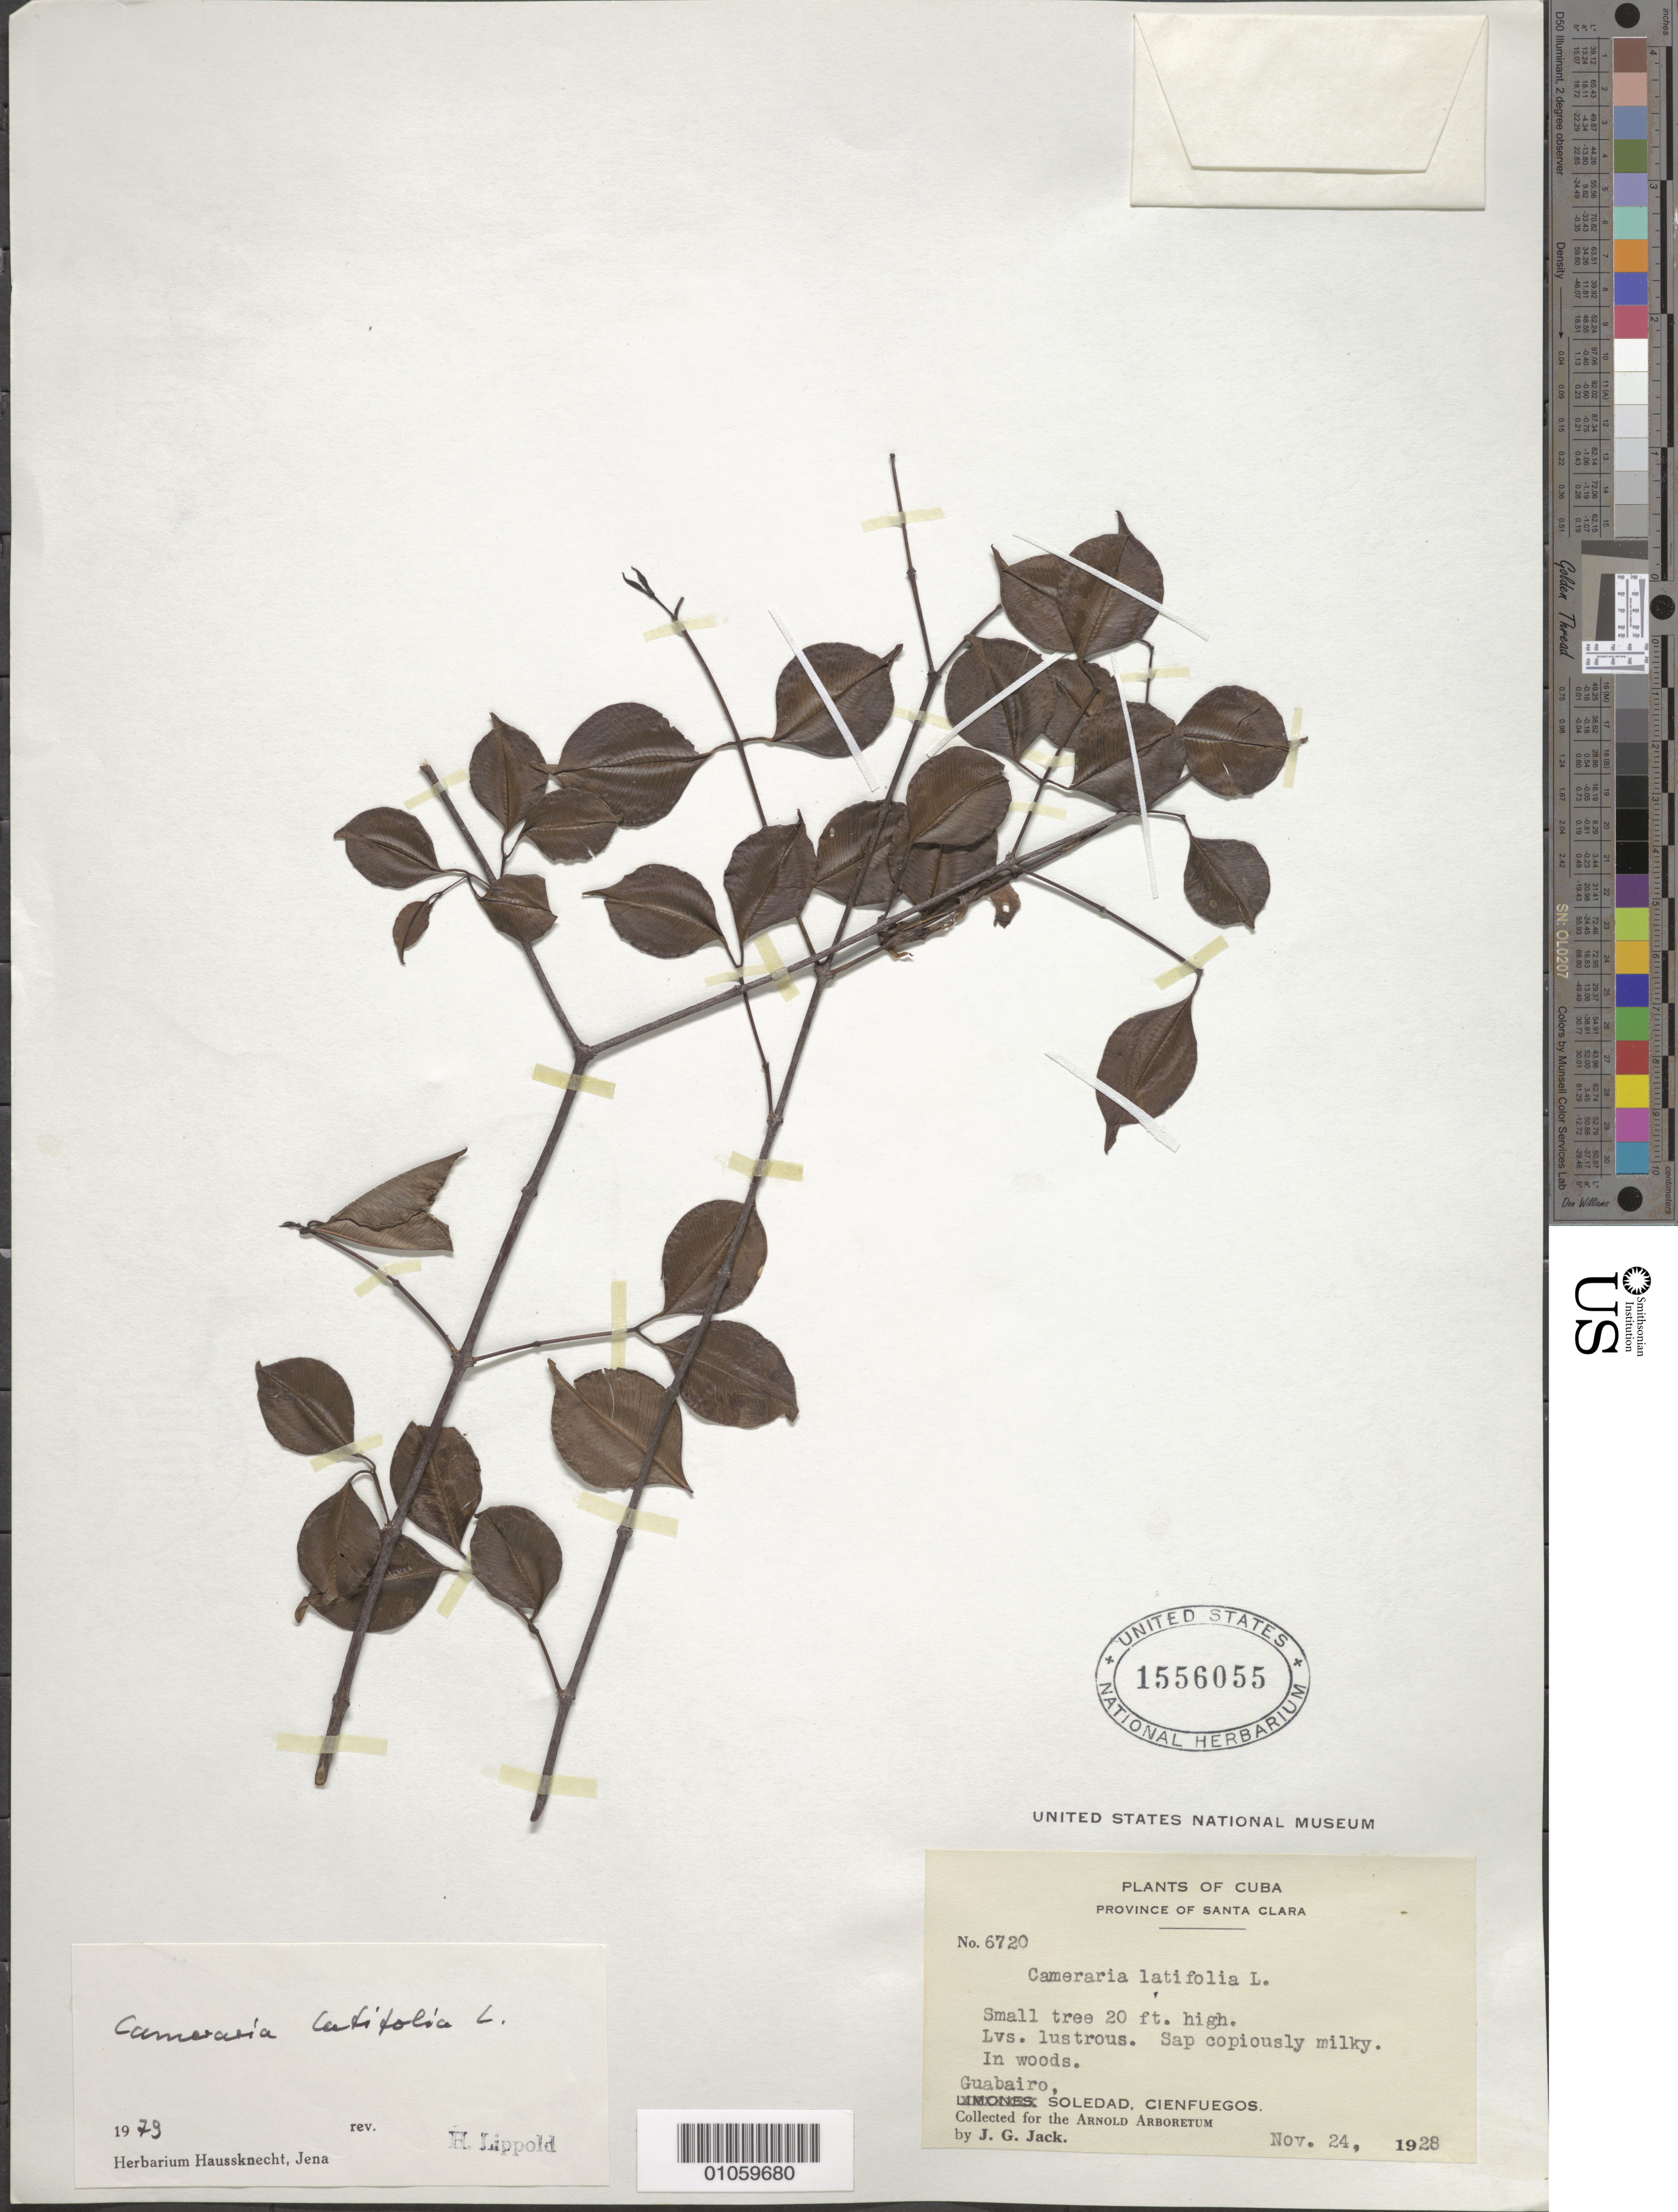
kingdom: Plantae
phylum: Tracheophyta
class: Magnoliopsida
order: Gentianales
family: Apocynaceae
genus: Cameraria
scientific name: Cameraria latifolia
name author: L.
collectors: J. G. Jack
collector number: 6720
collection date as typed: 24 Nov 1928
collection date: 1928-11-24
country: Cuba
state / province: Cienfuegos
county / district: Santa Clara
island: Cuba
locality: Guabairo, Soledad, Cienfuegos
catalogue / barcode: US 1556055